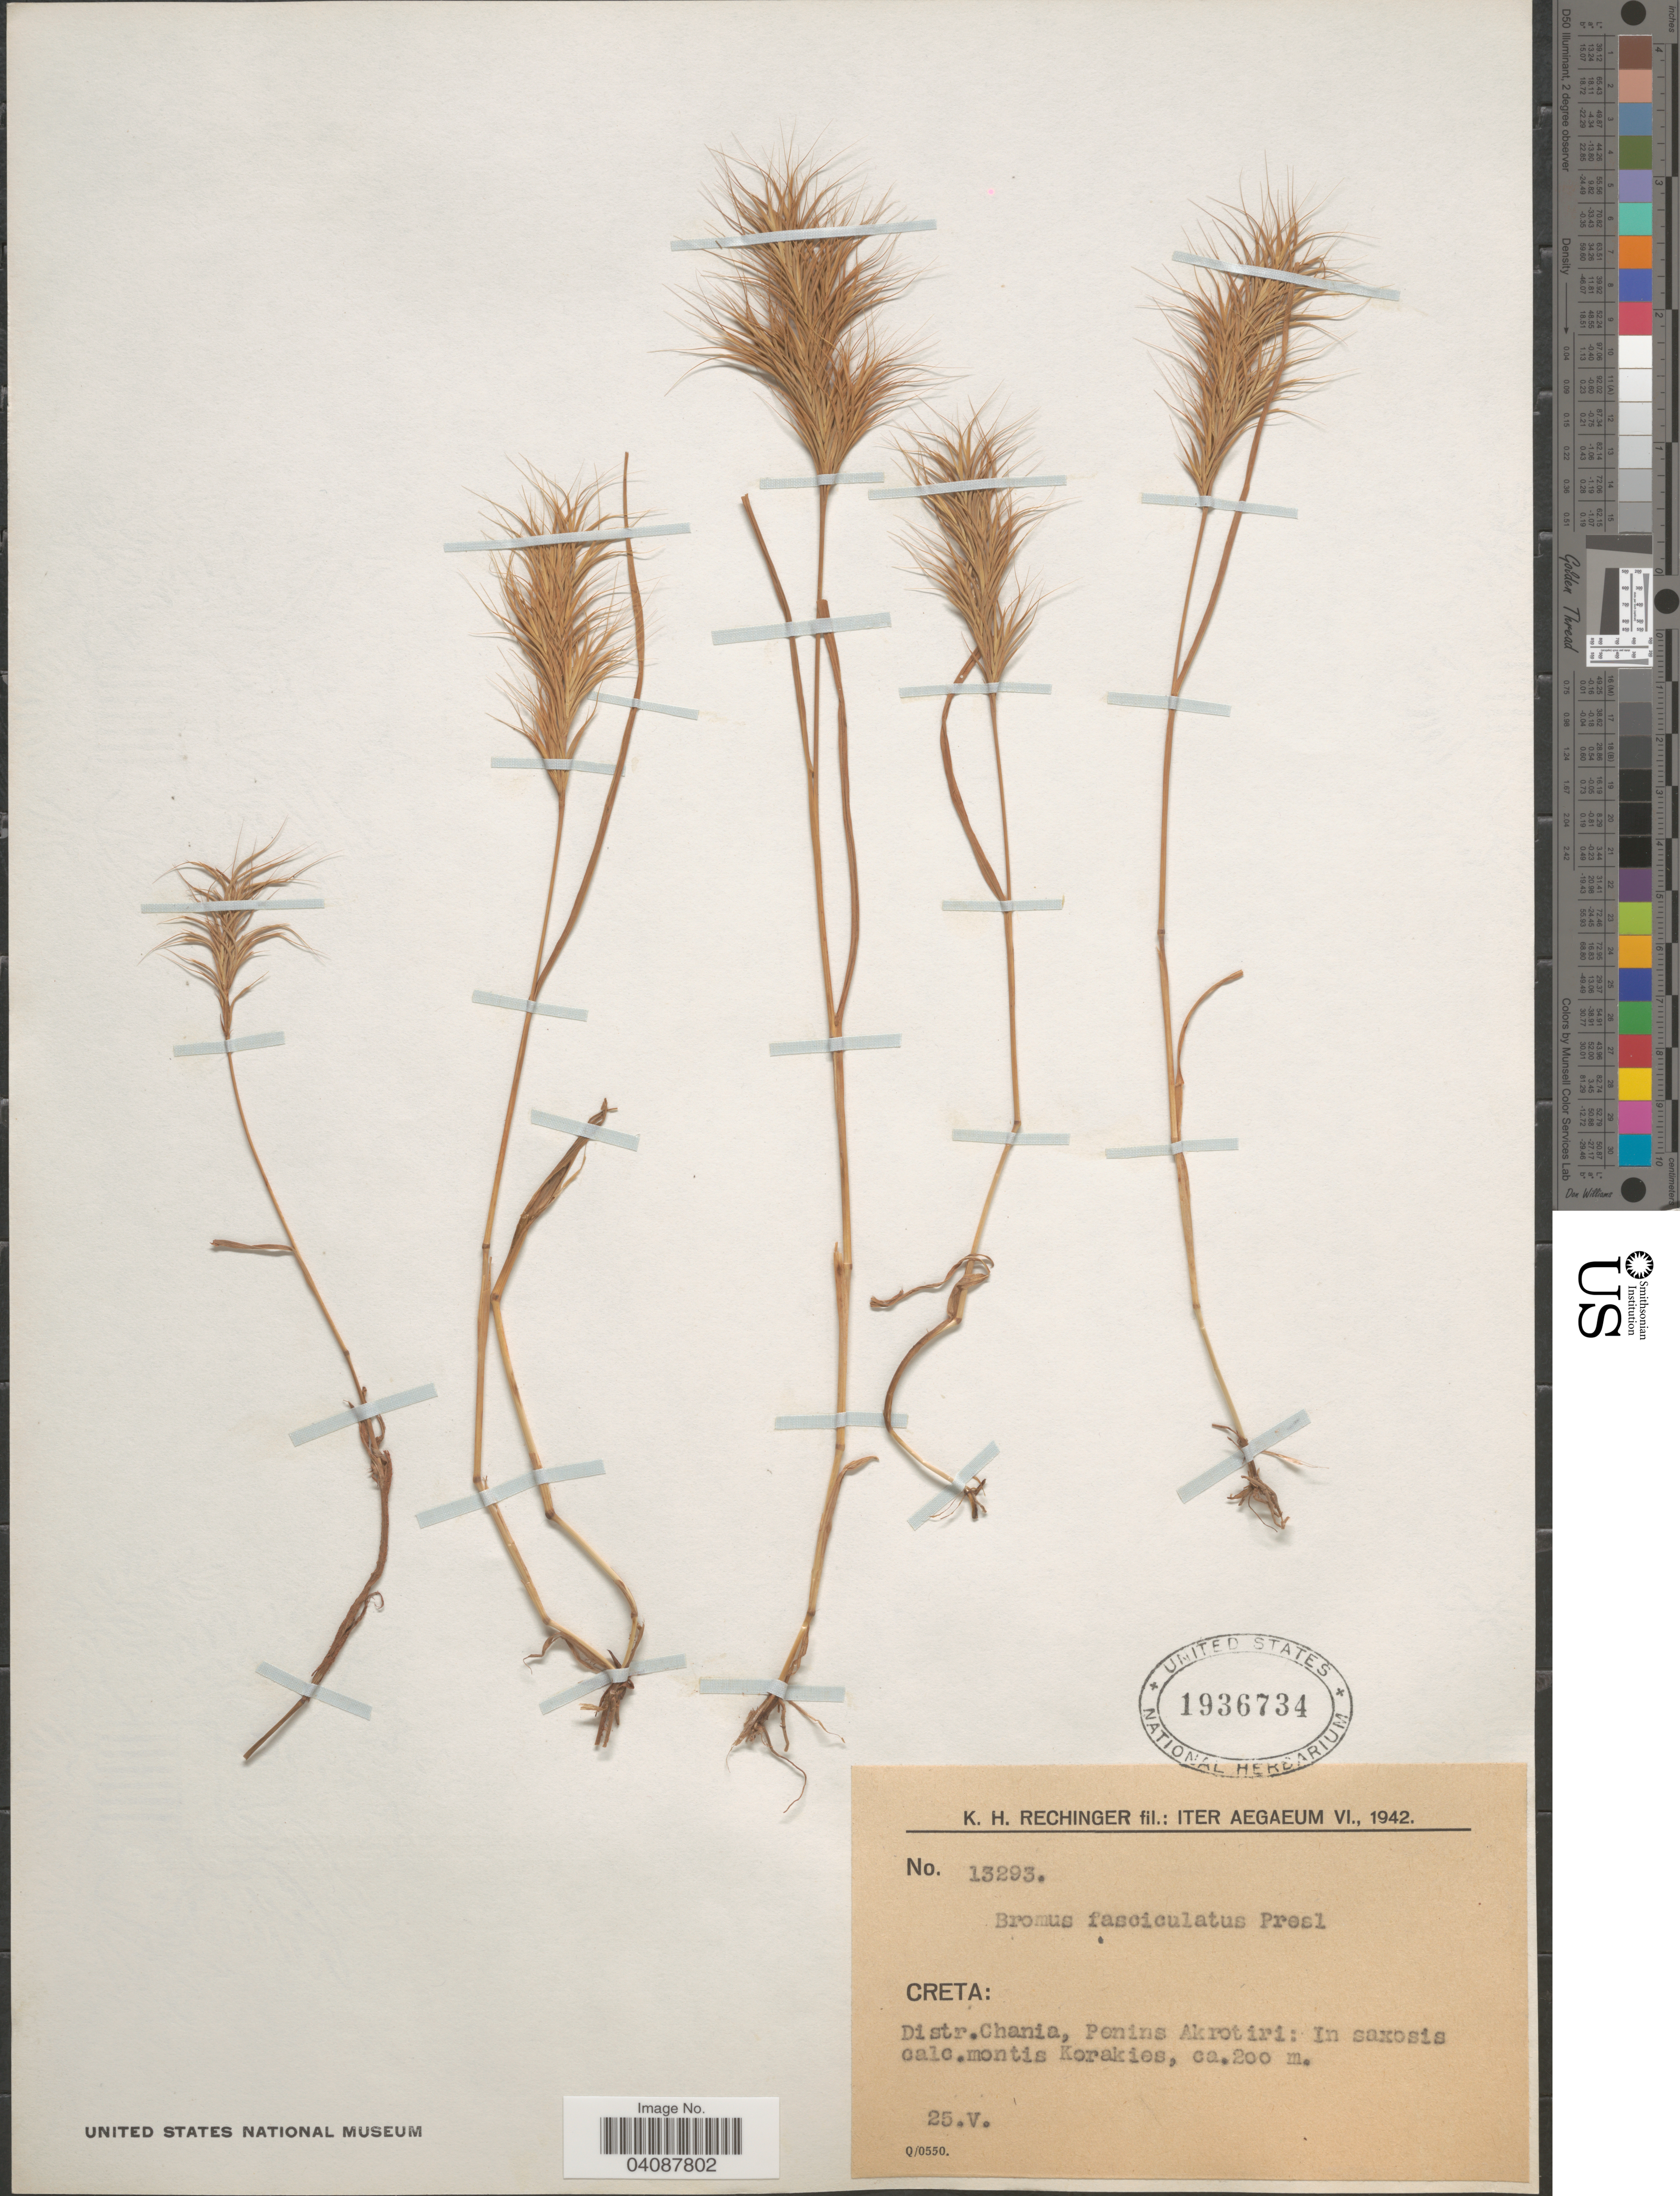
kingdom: Plantae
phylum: Tracheophyta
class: Liliopsida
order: Poales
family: Poaceae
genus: Bromus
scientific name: Bromus fasciculatus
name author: C. Presl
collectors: K. H. Rechinger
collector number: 13293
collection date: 1942-05-25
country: Greece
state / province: Crete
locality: Aegaeum. Creta: Distr.Chania, Penins Akrotiri: In saxosis calc.montis Korakies.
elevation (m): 200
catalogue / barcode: US 1936734